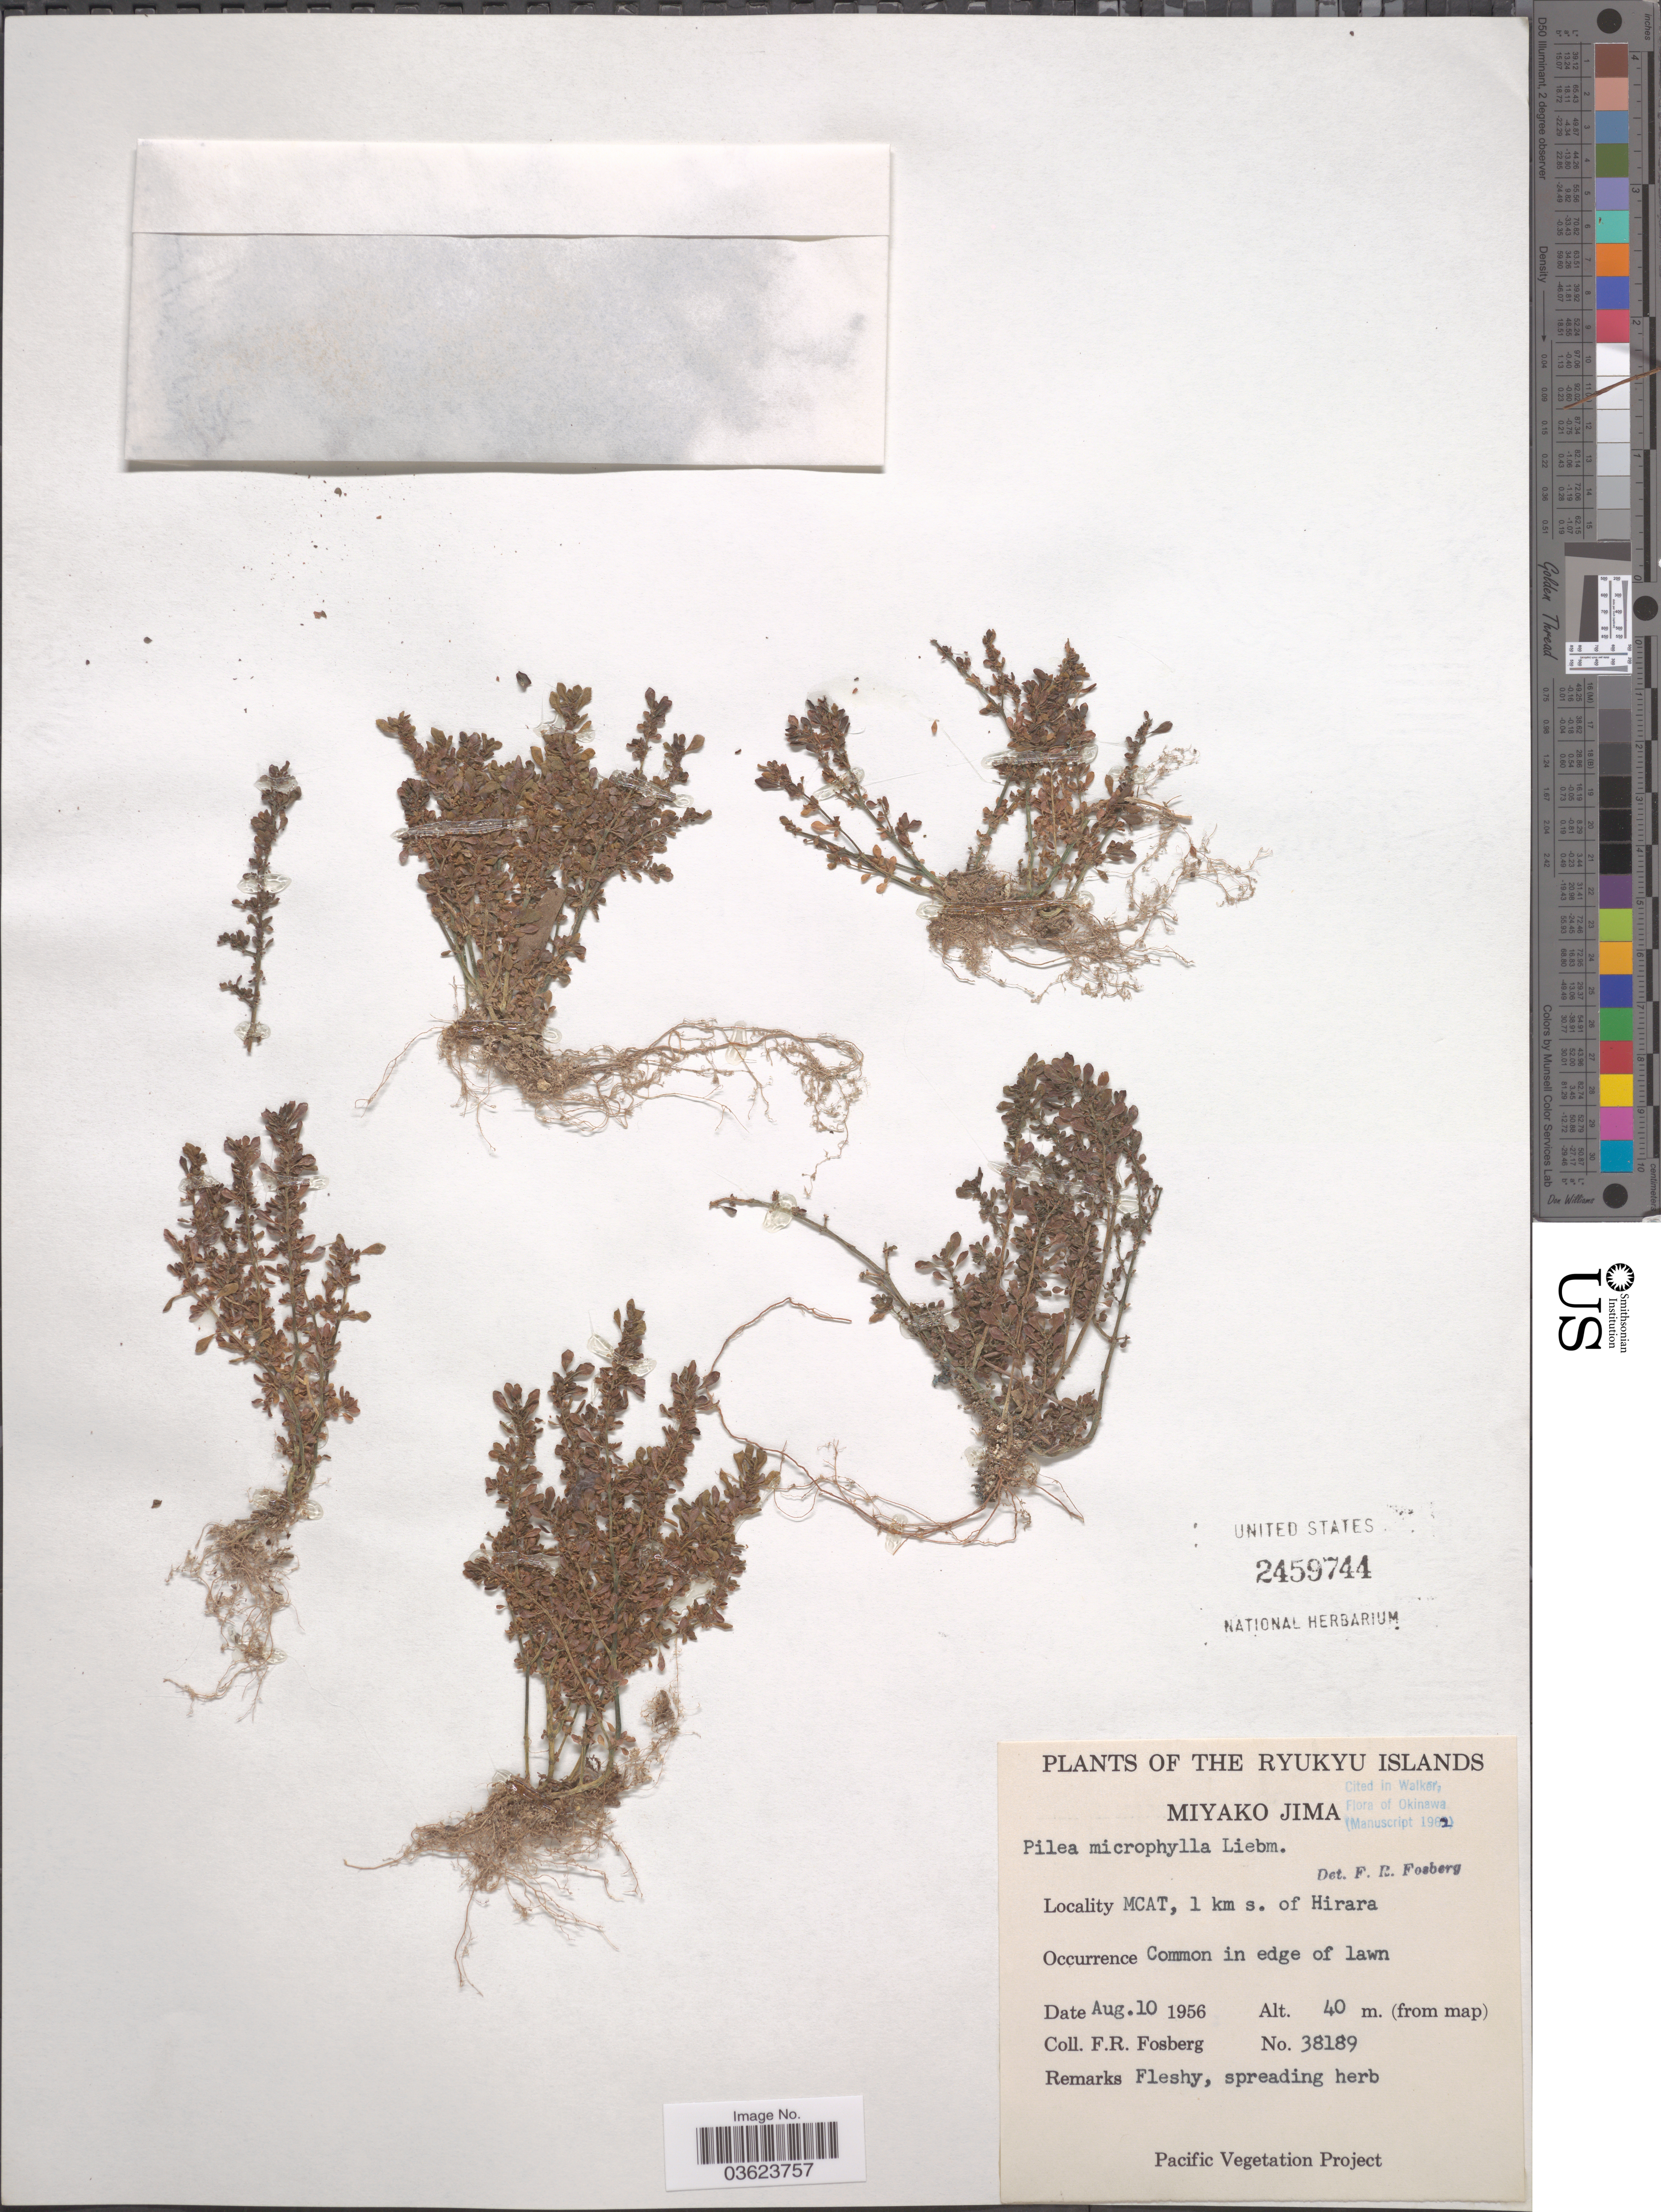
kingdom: Plantae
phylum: Tracheophyta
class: Magnoliopsida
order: Rosales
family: Urticaceae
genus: Pilea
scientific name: Pilea microphylla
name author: (L.) Liebm.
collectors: F. R. Fosberg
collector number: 38189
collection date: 1956-08-10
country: Japan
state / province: Okinawa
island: Miyako-Jima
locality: The Ryukyu Islands. Miyako Jima. MCAT, 1 km s. of Hirara.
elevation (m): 40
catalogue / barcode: US 2459744